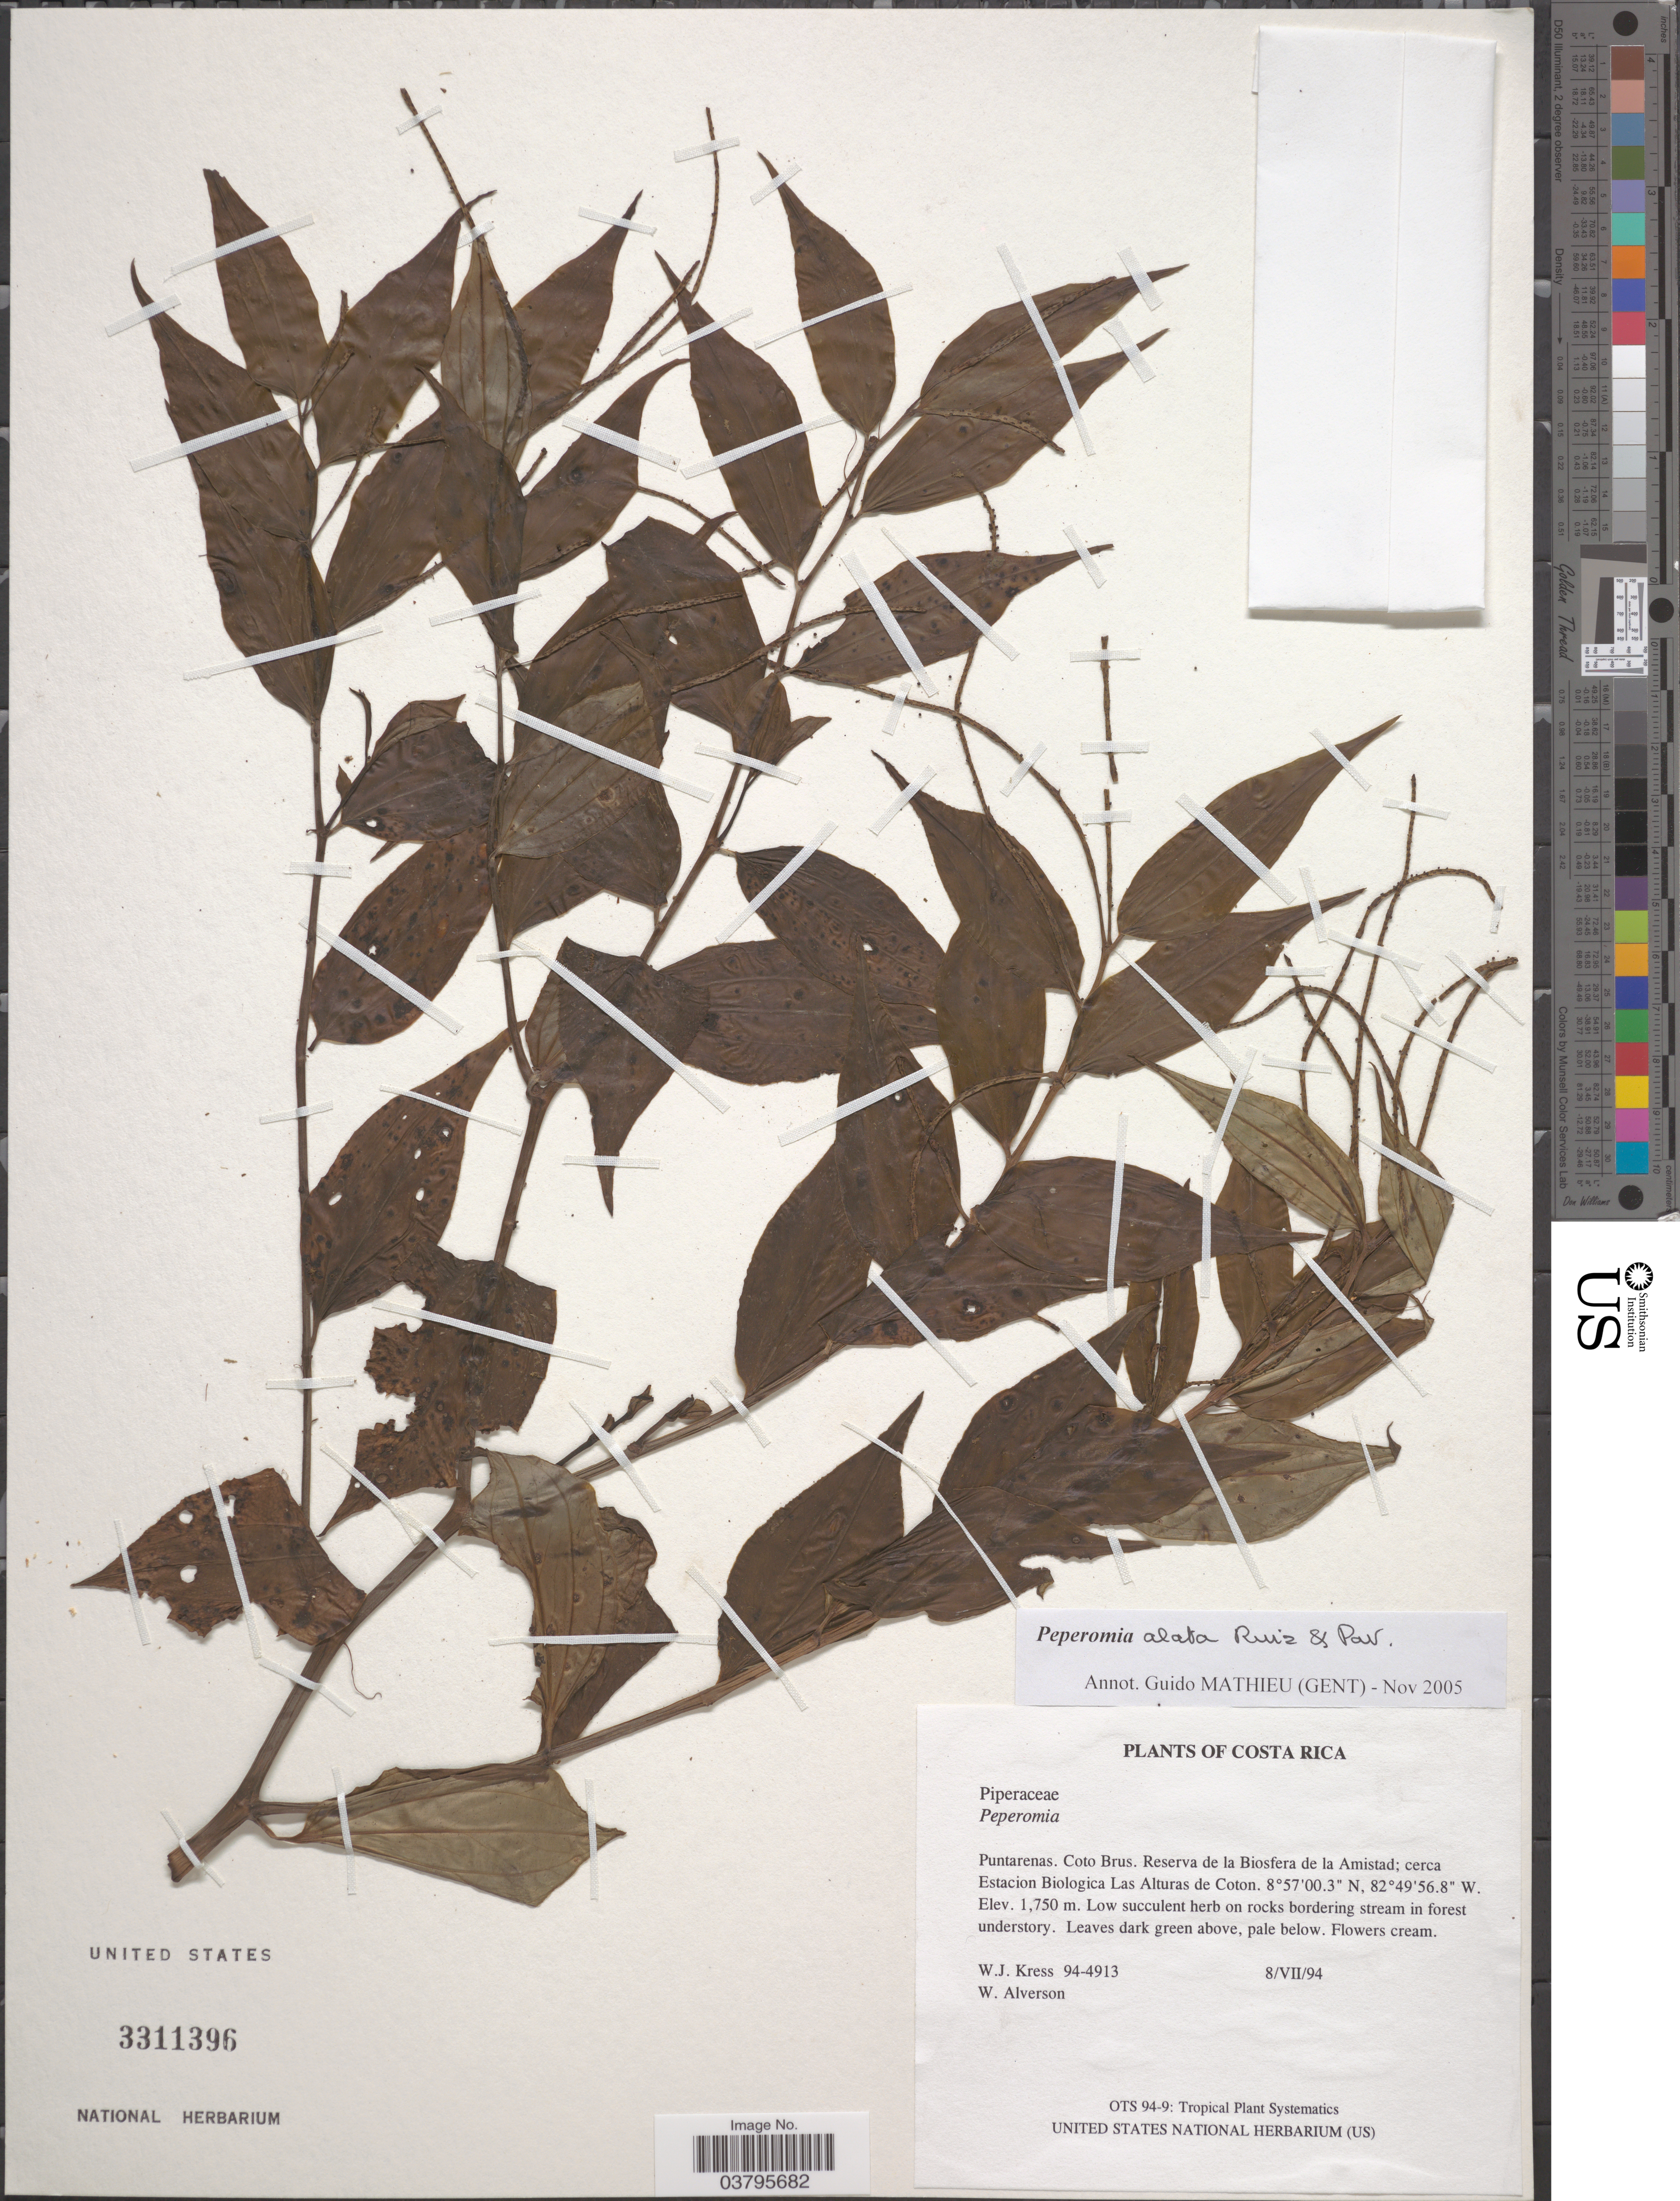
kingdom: Plantae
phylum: Tracheophyta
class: Magnoliopsida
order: Piperales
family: Piperaceae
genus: Peperomia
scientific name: Peperomia elata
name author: C. DC.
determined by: Jiménez, José Estaban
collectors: W. J. Kress & W. S. Alverson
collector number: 94-4913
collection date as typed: Transcribed d/m/y: 8/7/94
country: Costa Rica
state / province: Puntarenas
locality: Coto Brus, Reserva de la Biosfera de la Amistad, cerca Estacion Biologica Las Alturas de Coton.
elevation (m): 1750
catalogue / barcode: US 3311396